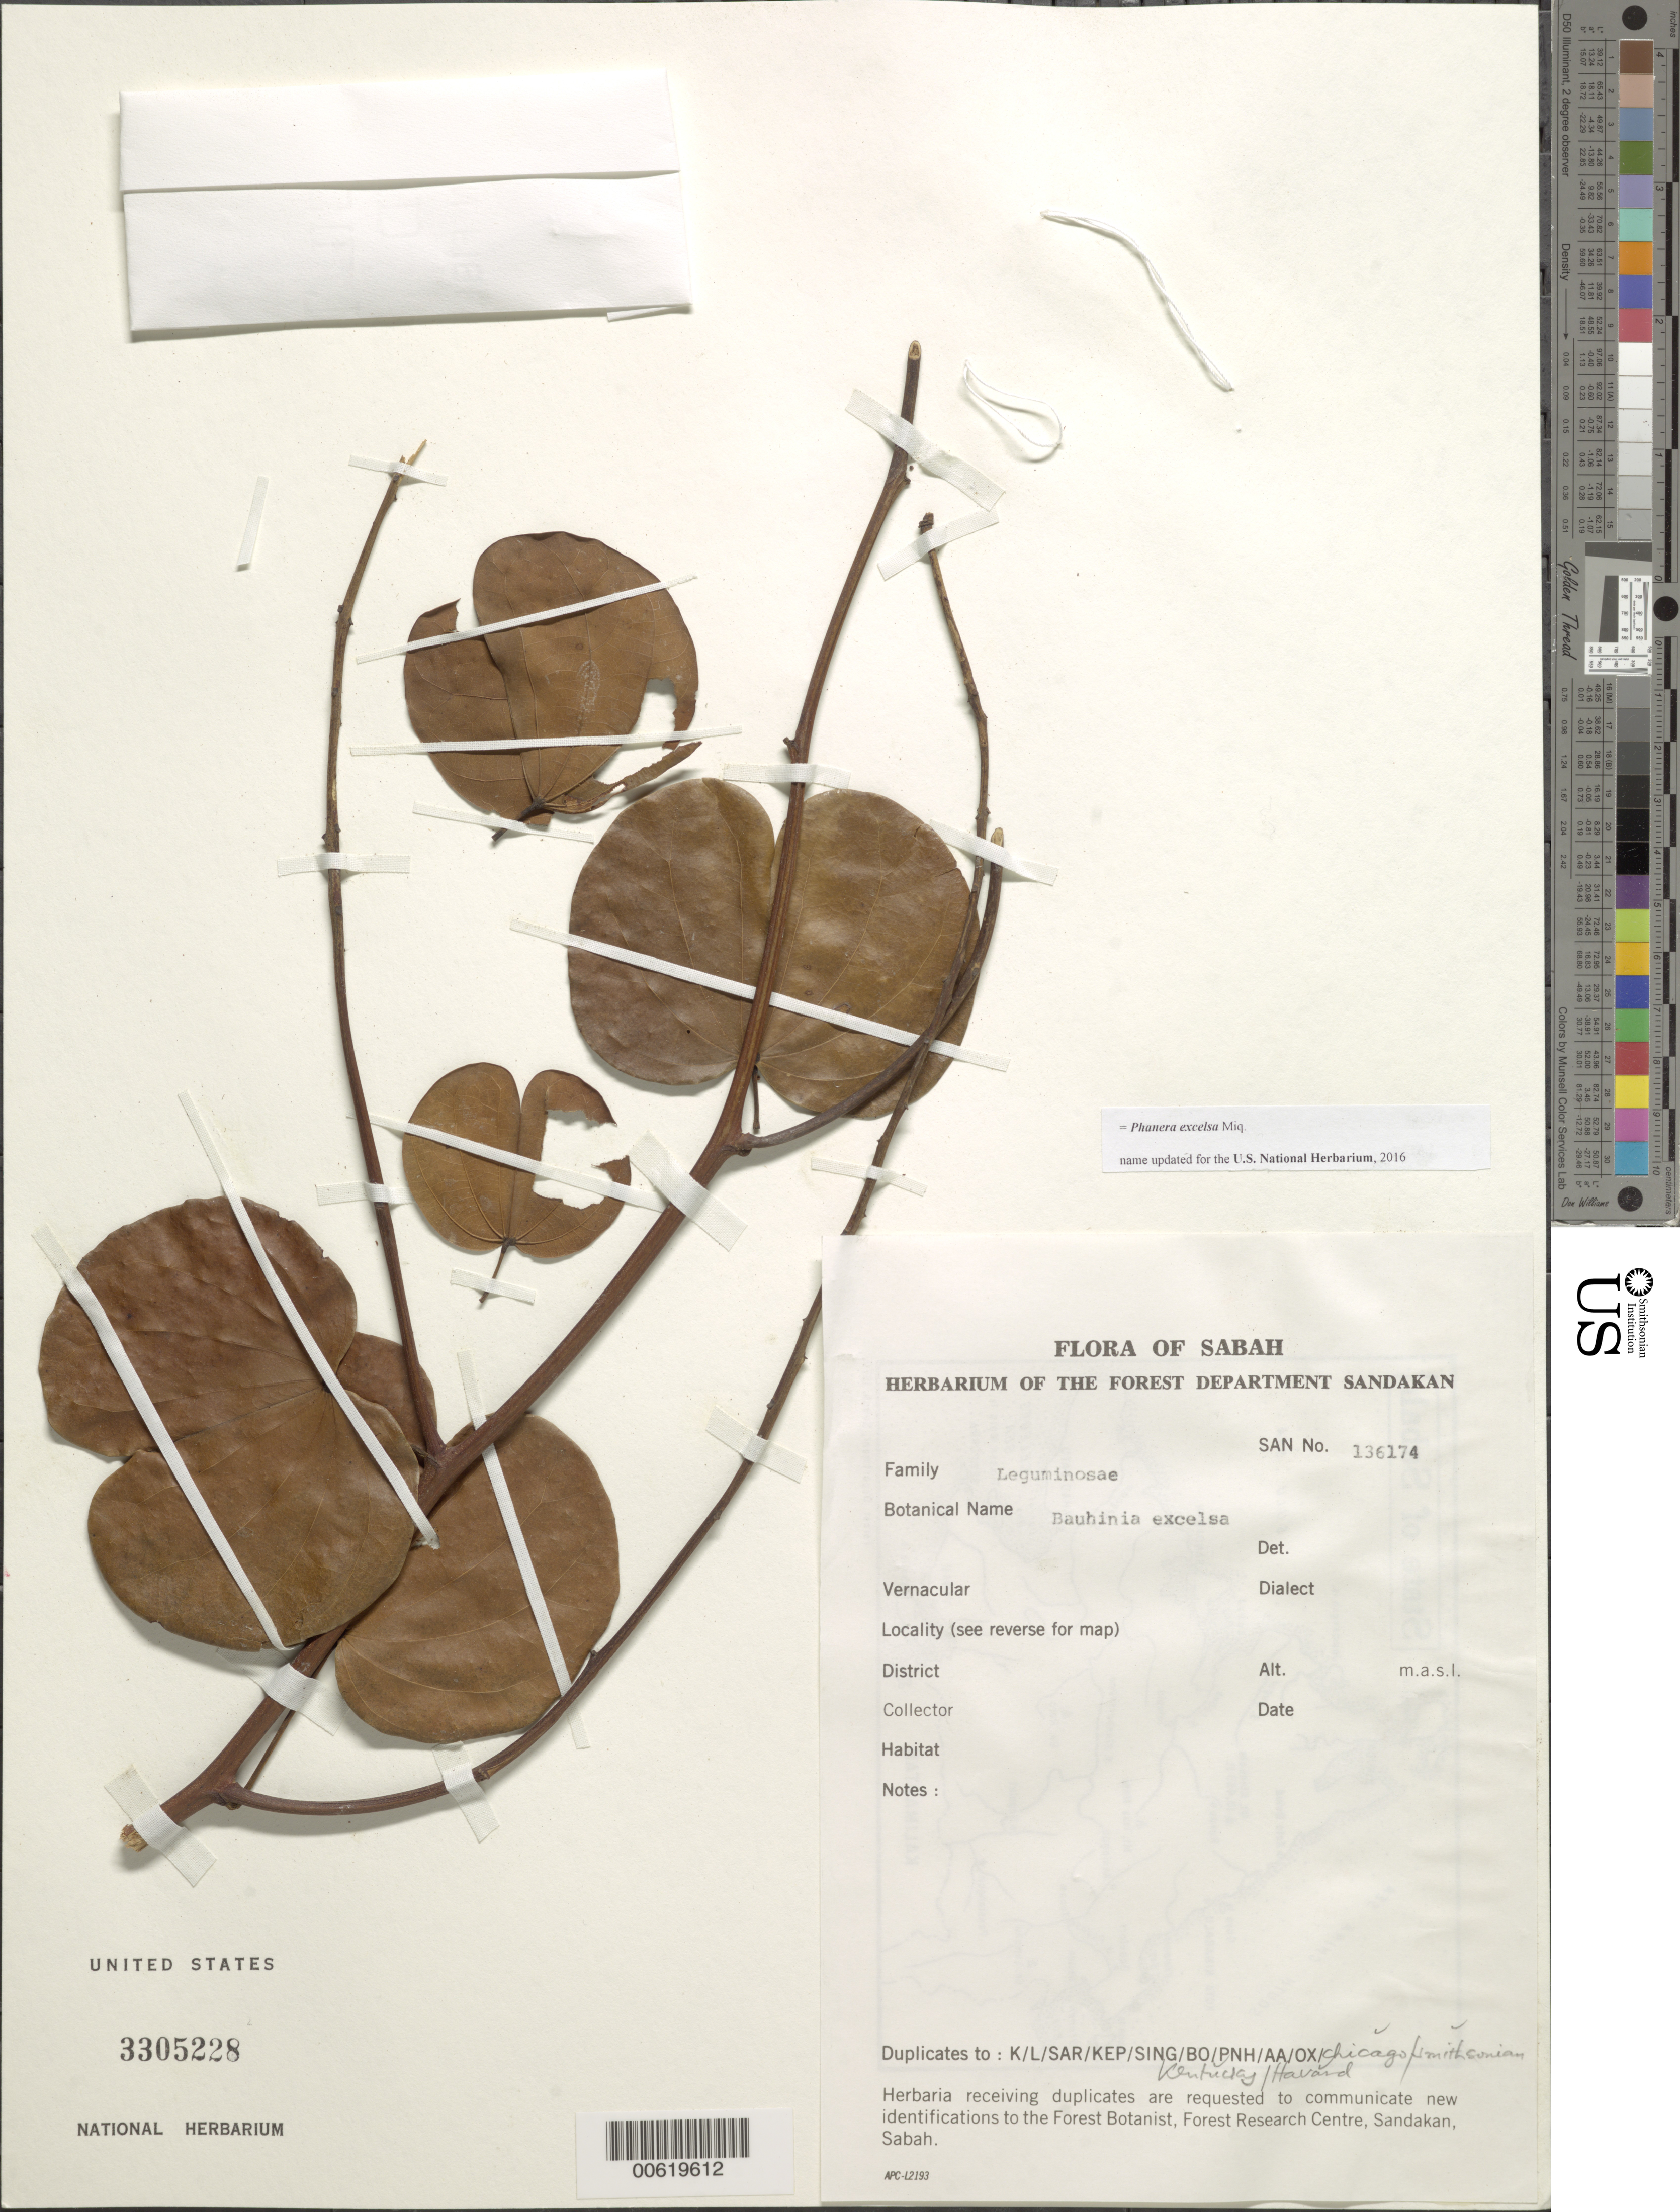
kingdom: Plantae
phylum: Tracheophyta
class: Magnoliopsida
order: Fabales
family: Fabaceae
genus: Phanera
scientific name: Phanera excelsa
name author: Blume ex Miq.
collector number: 136174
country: Malaysia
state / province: Sabah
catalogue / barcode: US 3305228